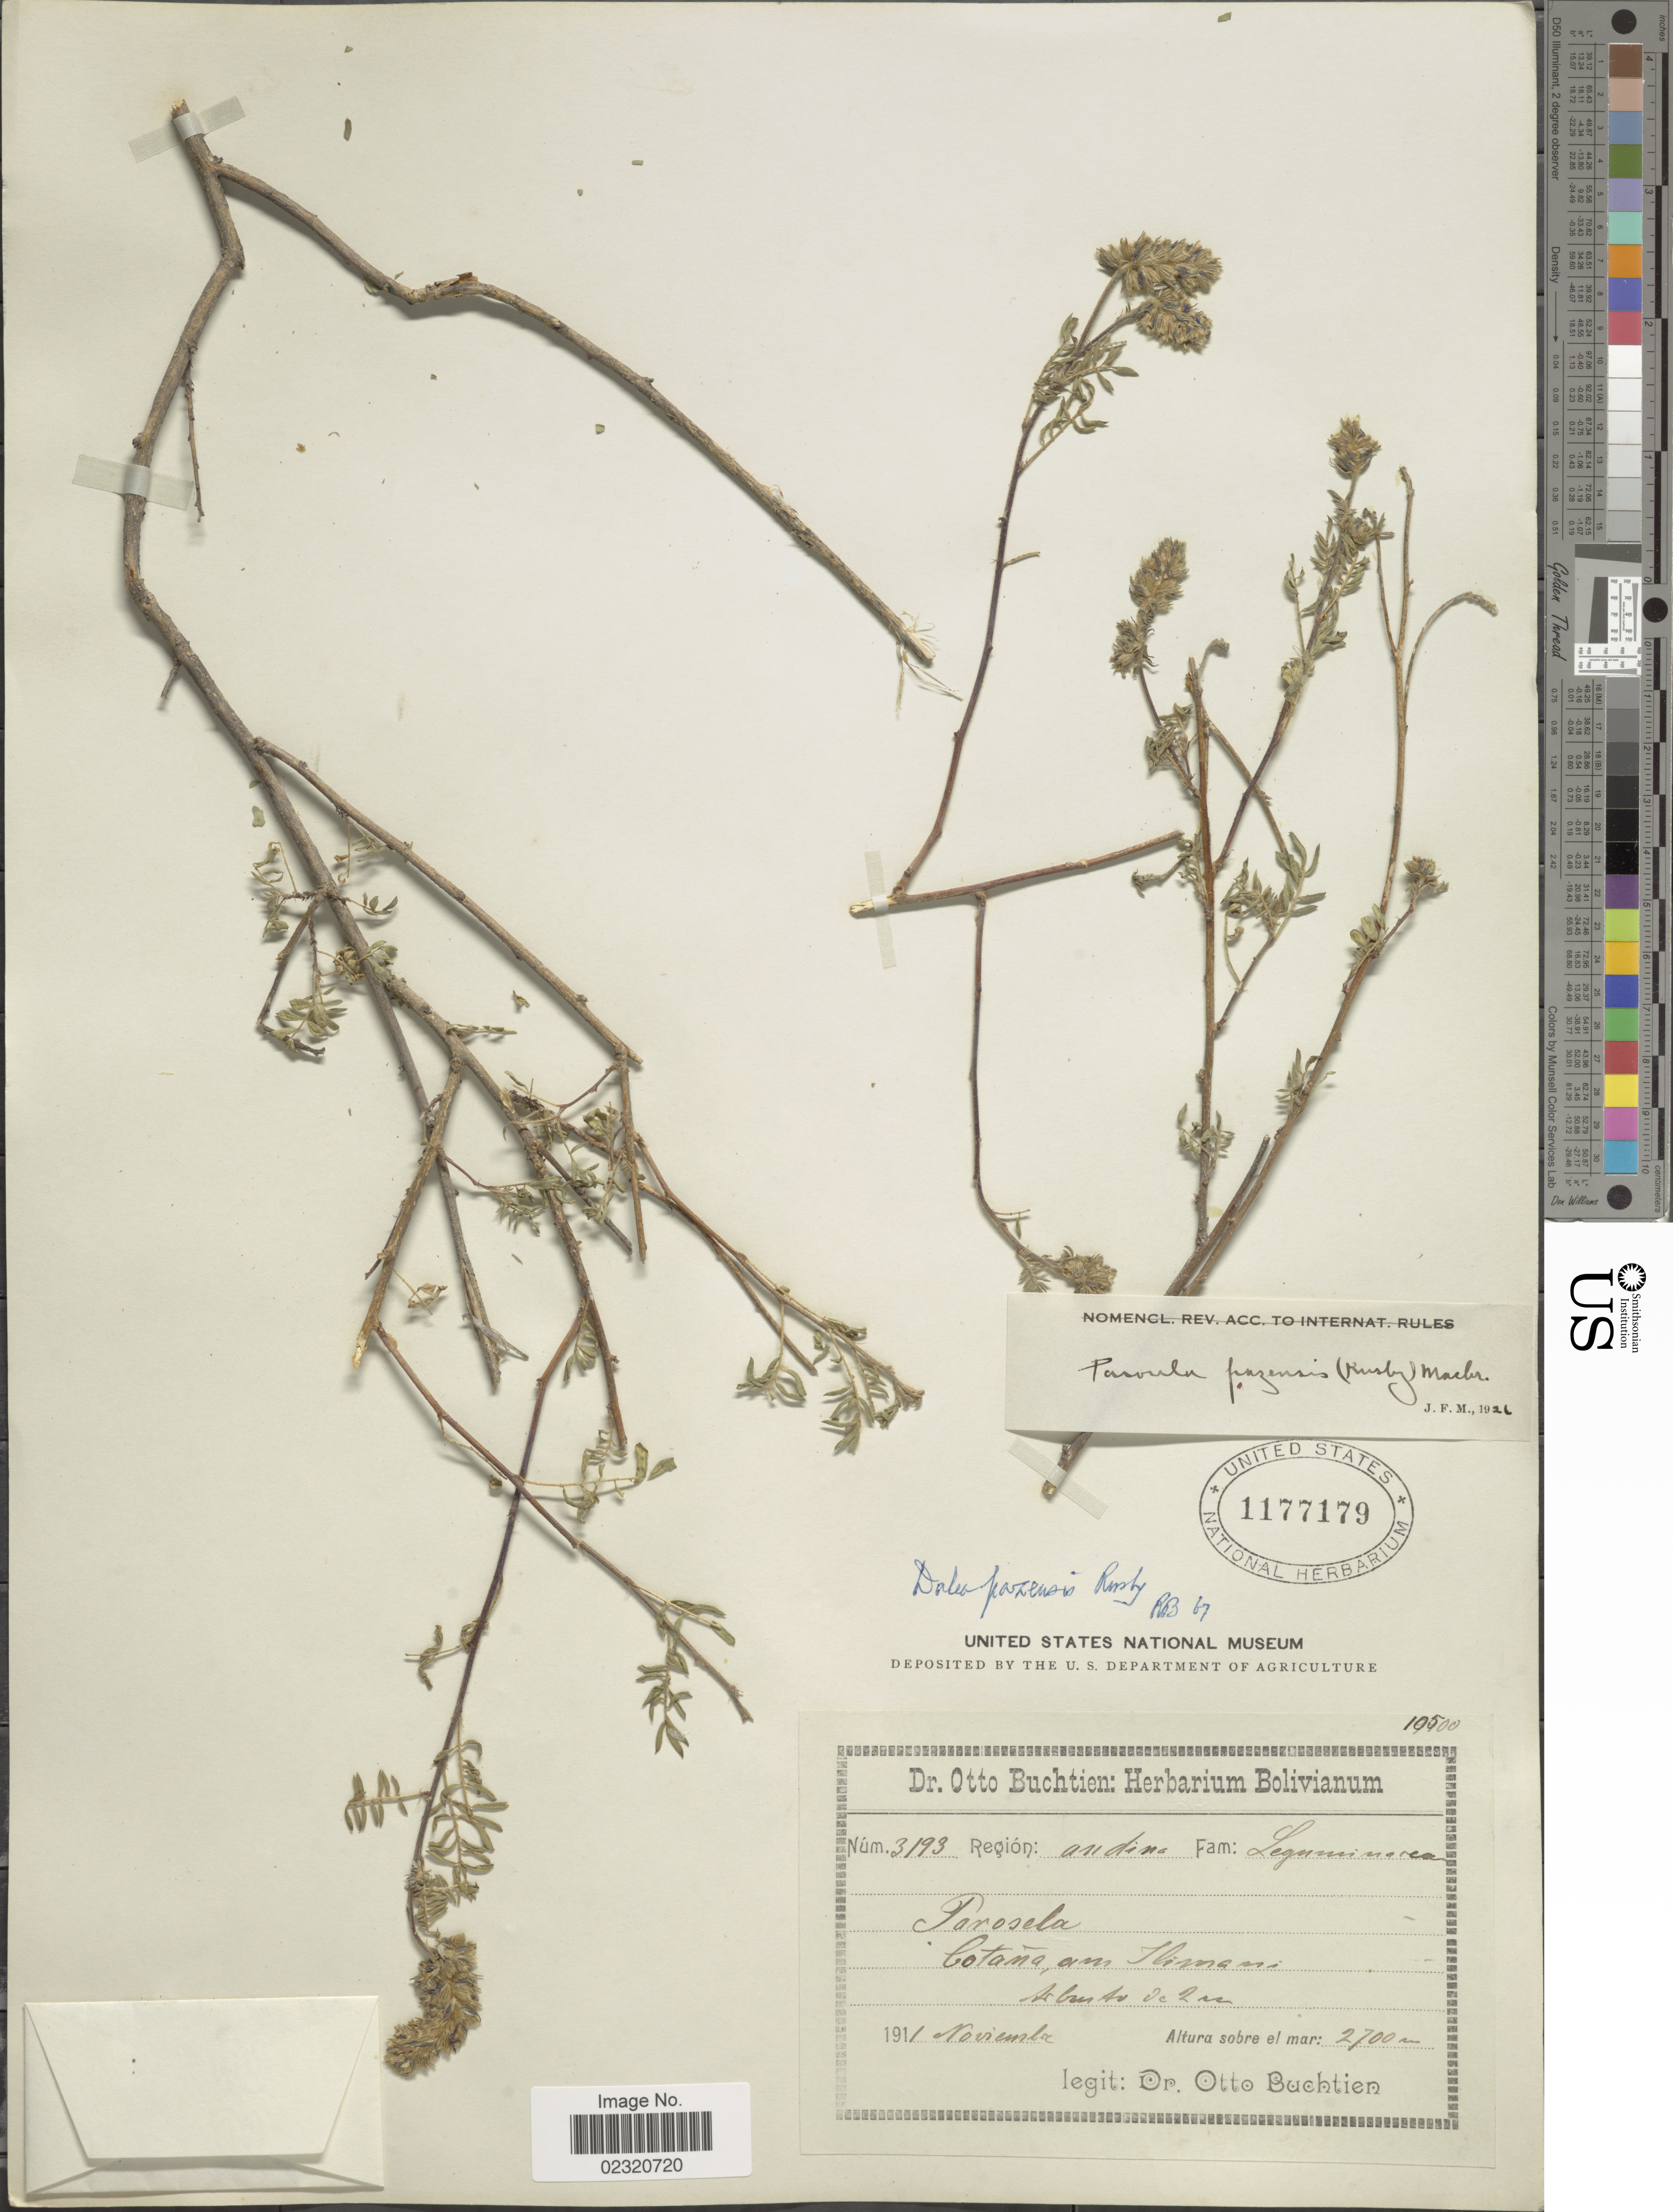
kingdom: Plantae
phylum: Tracheophyta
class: Magnoliopsida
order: Fabales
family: Fabaceae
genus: Dalea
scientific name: Dalea pazensis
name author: Rusby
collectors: O. Buchtien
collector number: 3193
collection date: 1911-11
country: Bolivia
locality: Region: Andina, Cotaña im Illimani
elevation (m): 2700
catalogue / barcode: US 1177179